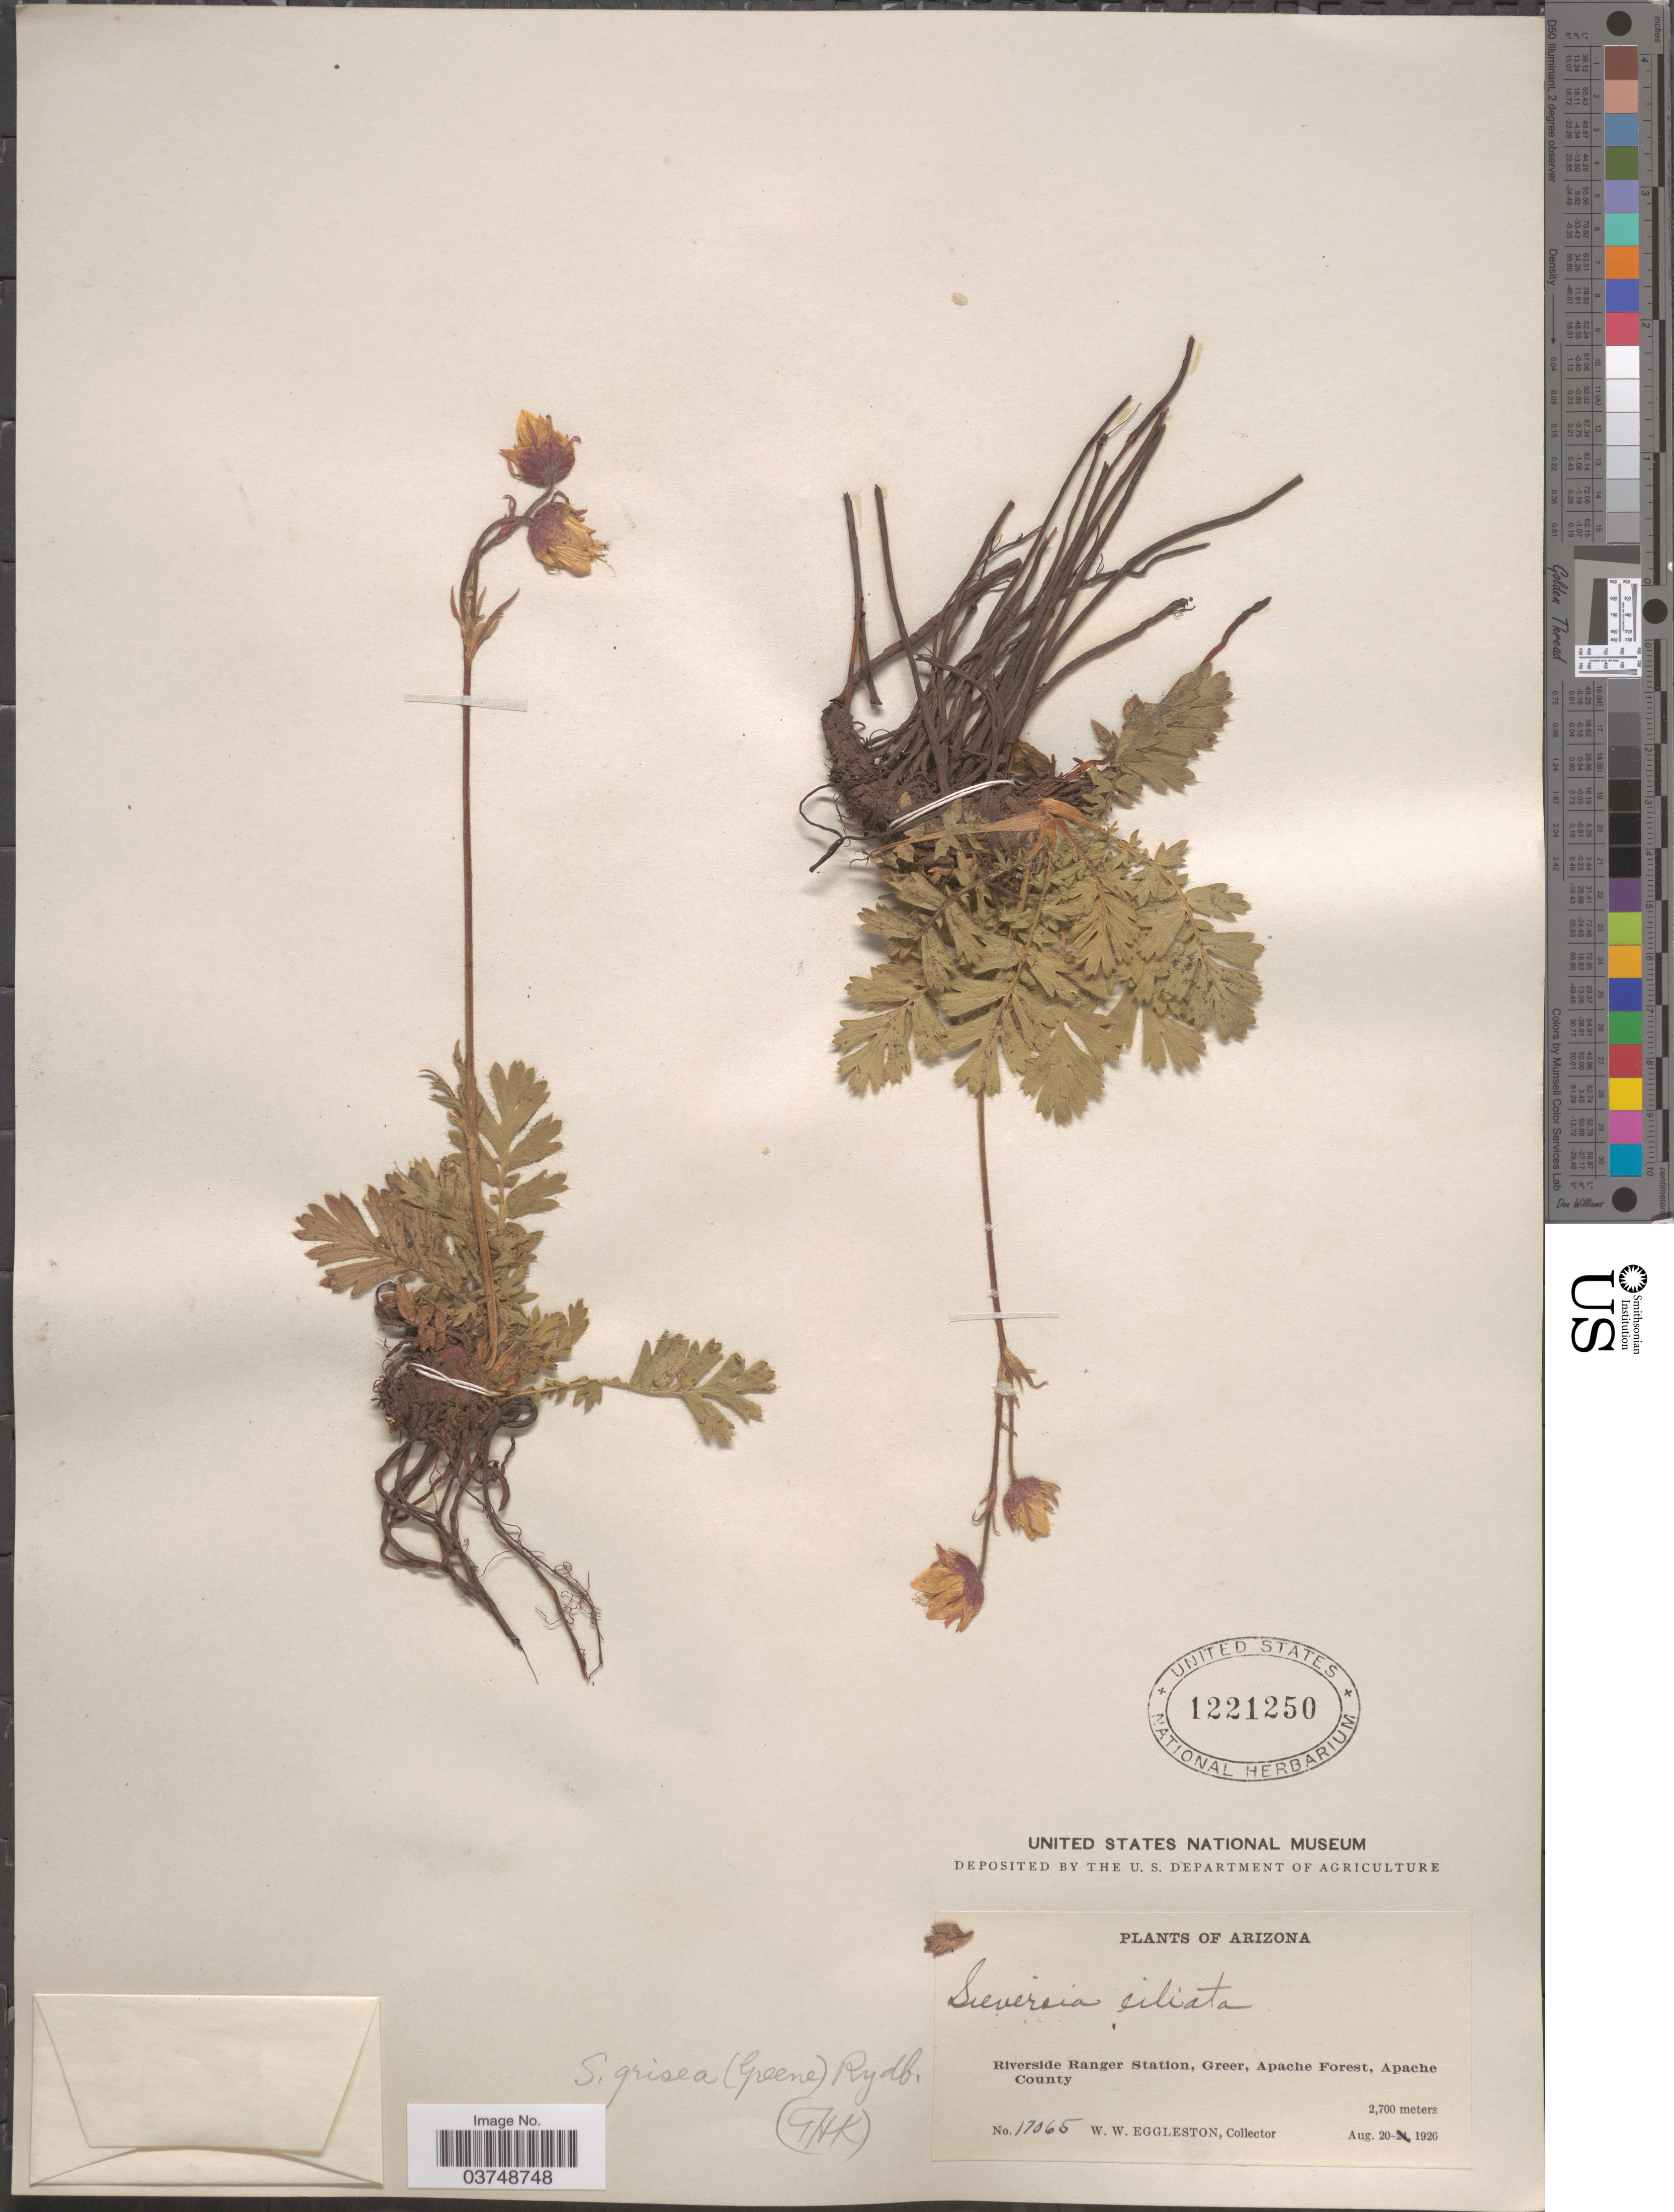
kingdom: Plantae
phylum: Tracheophyta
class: Magnoliopsida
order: Rosales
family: Rosaceae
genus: Geum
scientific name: Geum triflorum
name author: Pursh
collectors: W. W. Eggleston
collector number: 17065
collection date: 1920-08-20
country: United States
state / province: Arizona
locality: Riverside Ranger Station, Greer, Apache Forest, Apache County.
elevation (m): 2700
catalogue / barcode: US 1221250